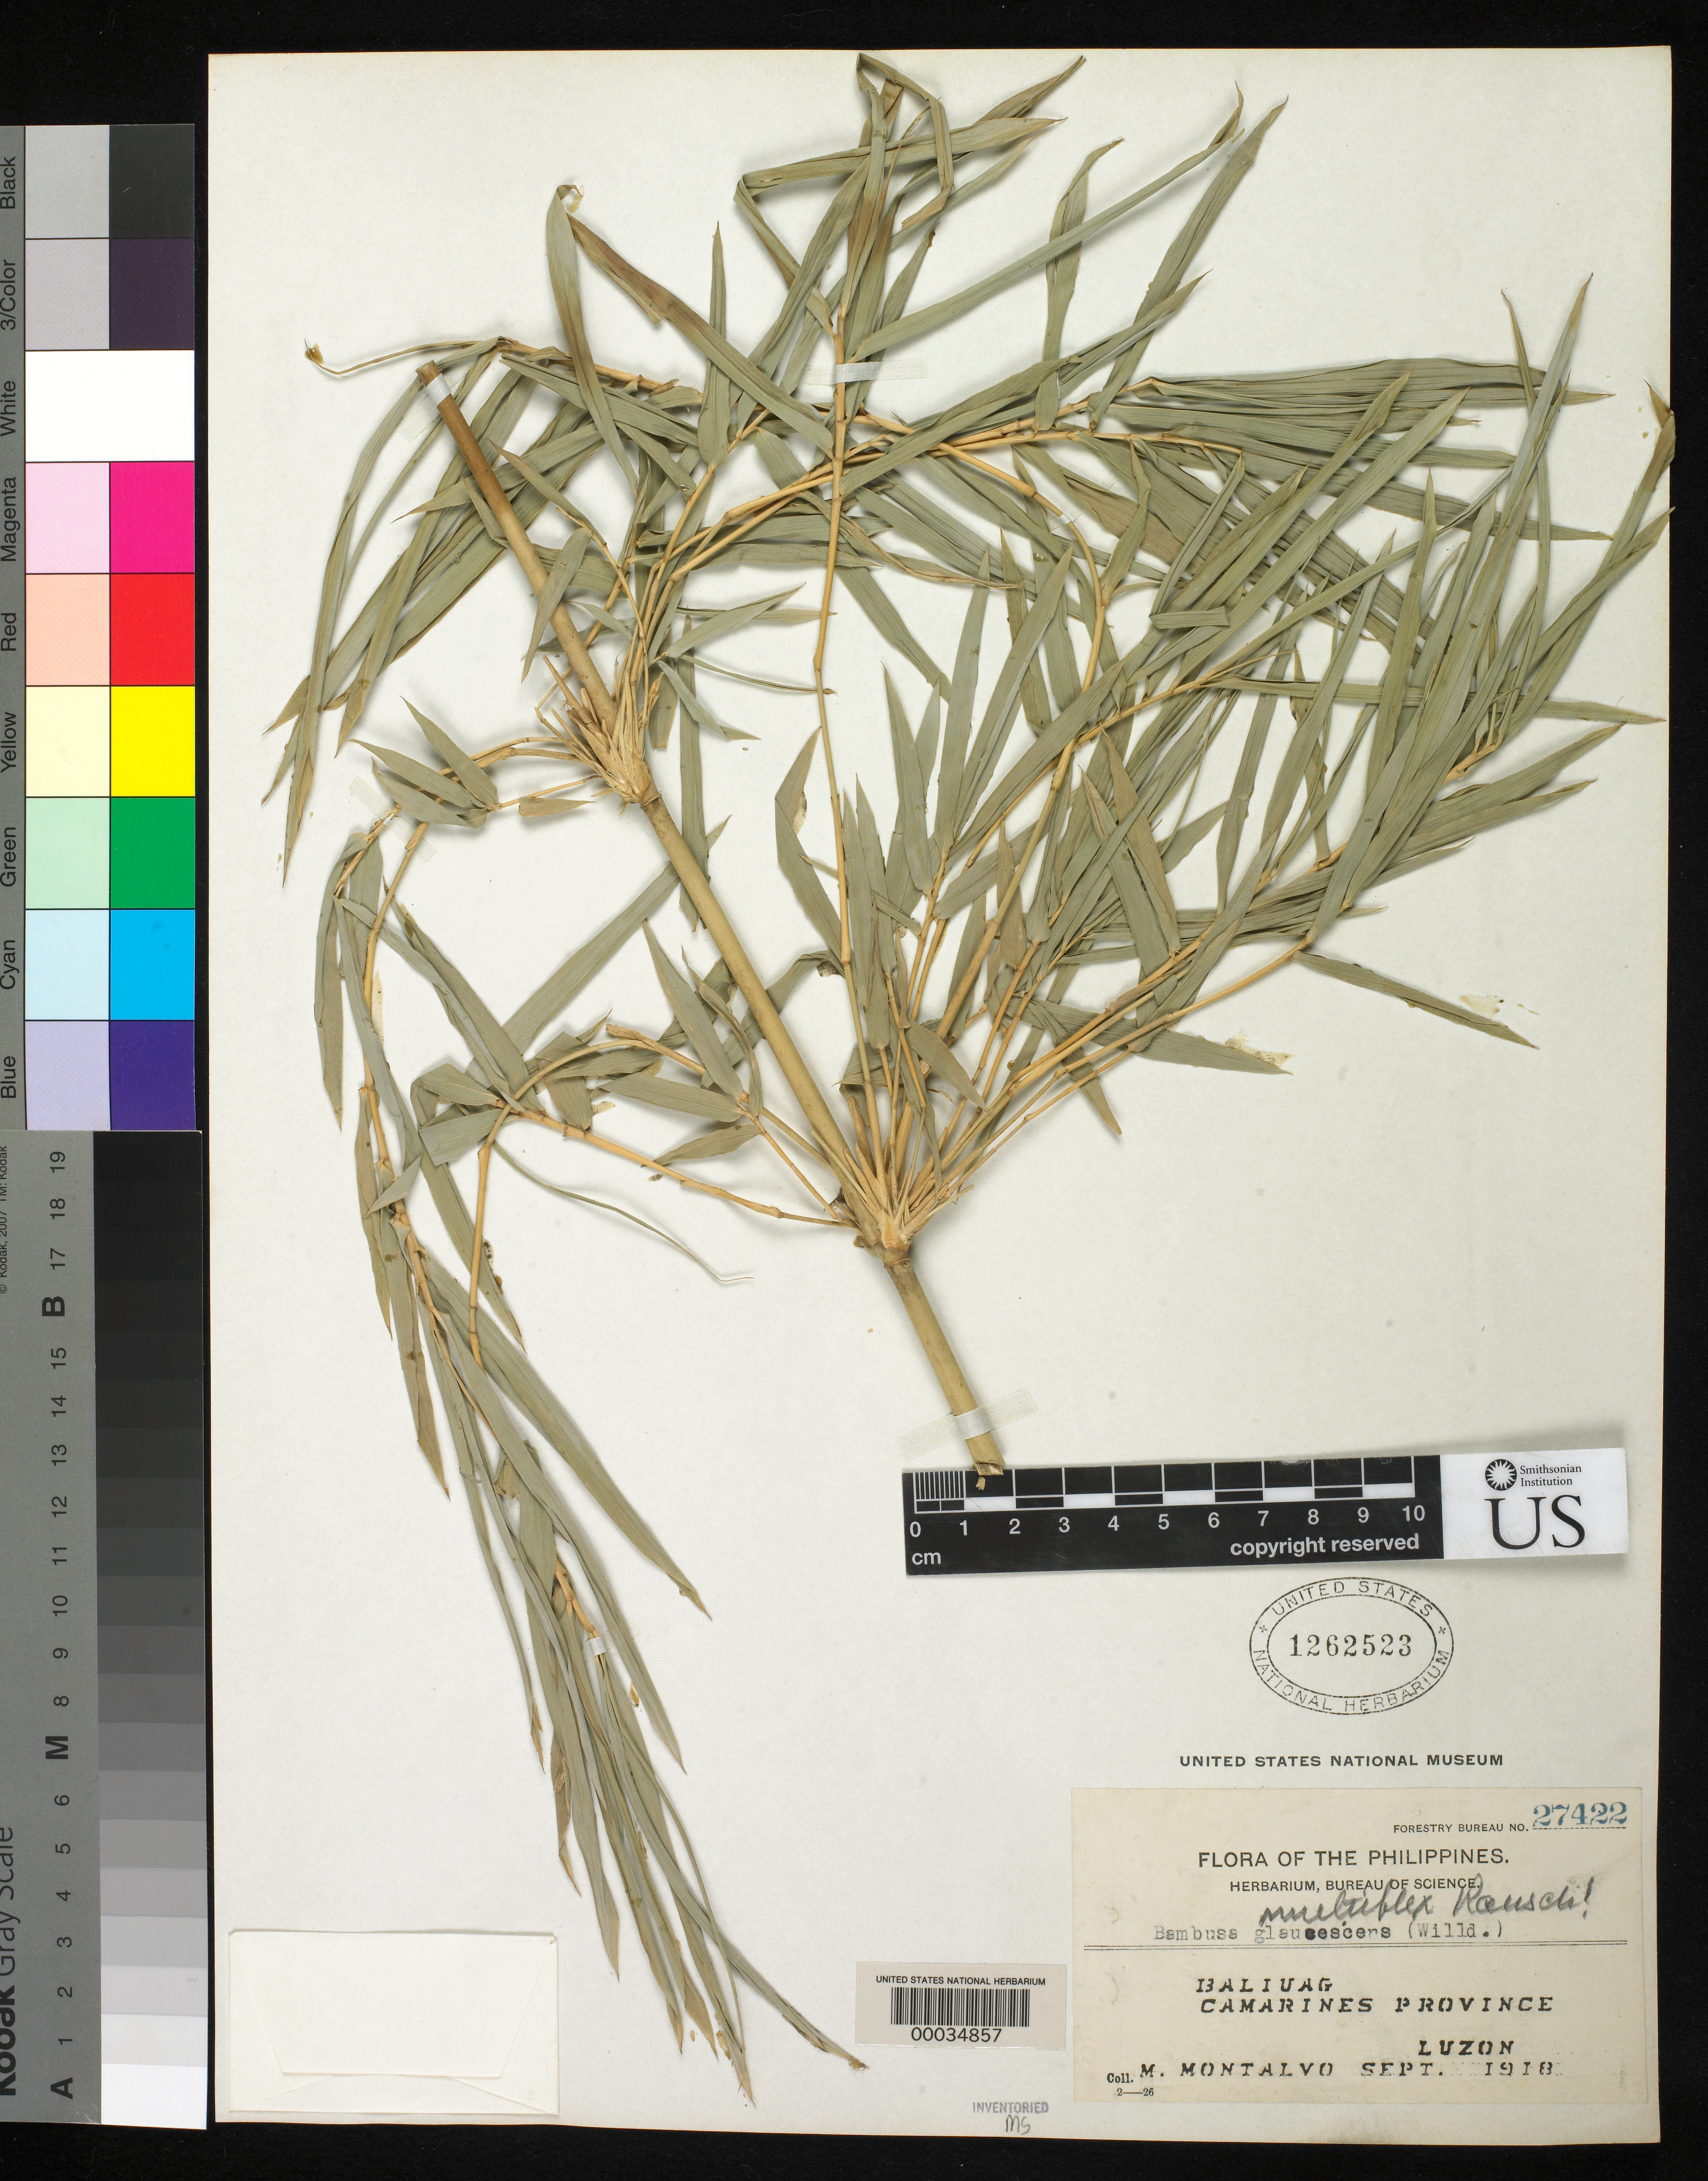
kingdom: Plantae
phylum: Tracheophyta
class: Liliopsida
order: Poales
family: Poaceae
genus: Bambusa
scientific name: Bambusa glaucescens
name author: (Willd.) Merr.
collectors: M. Montalvo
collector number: For. Bur. 27422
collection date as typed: Sep 1918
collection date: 1918-09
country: Philippines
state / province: Bicol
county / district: Camarines Norte / Camarines Sur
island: Luzon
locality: Baiuag, camarines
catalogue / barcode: US 1262523